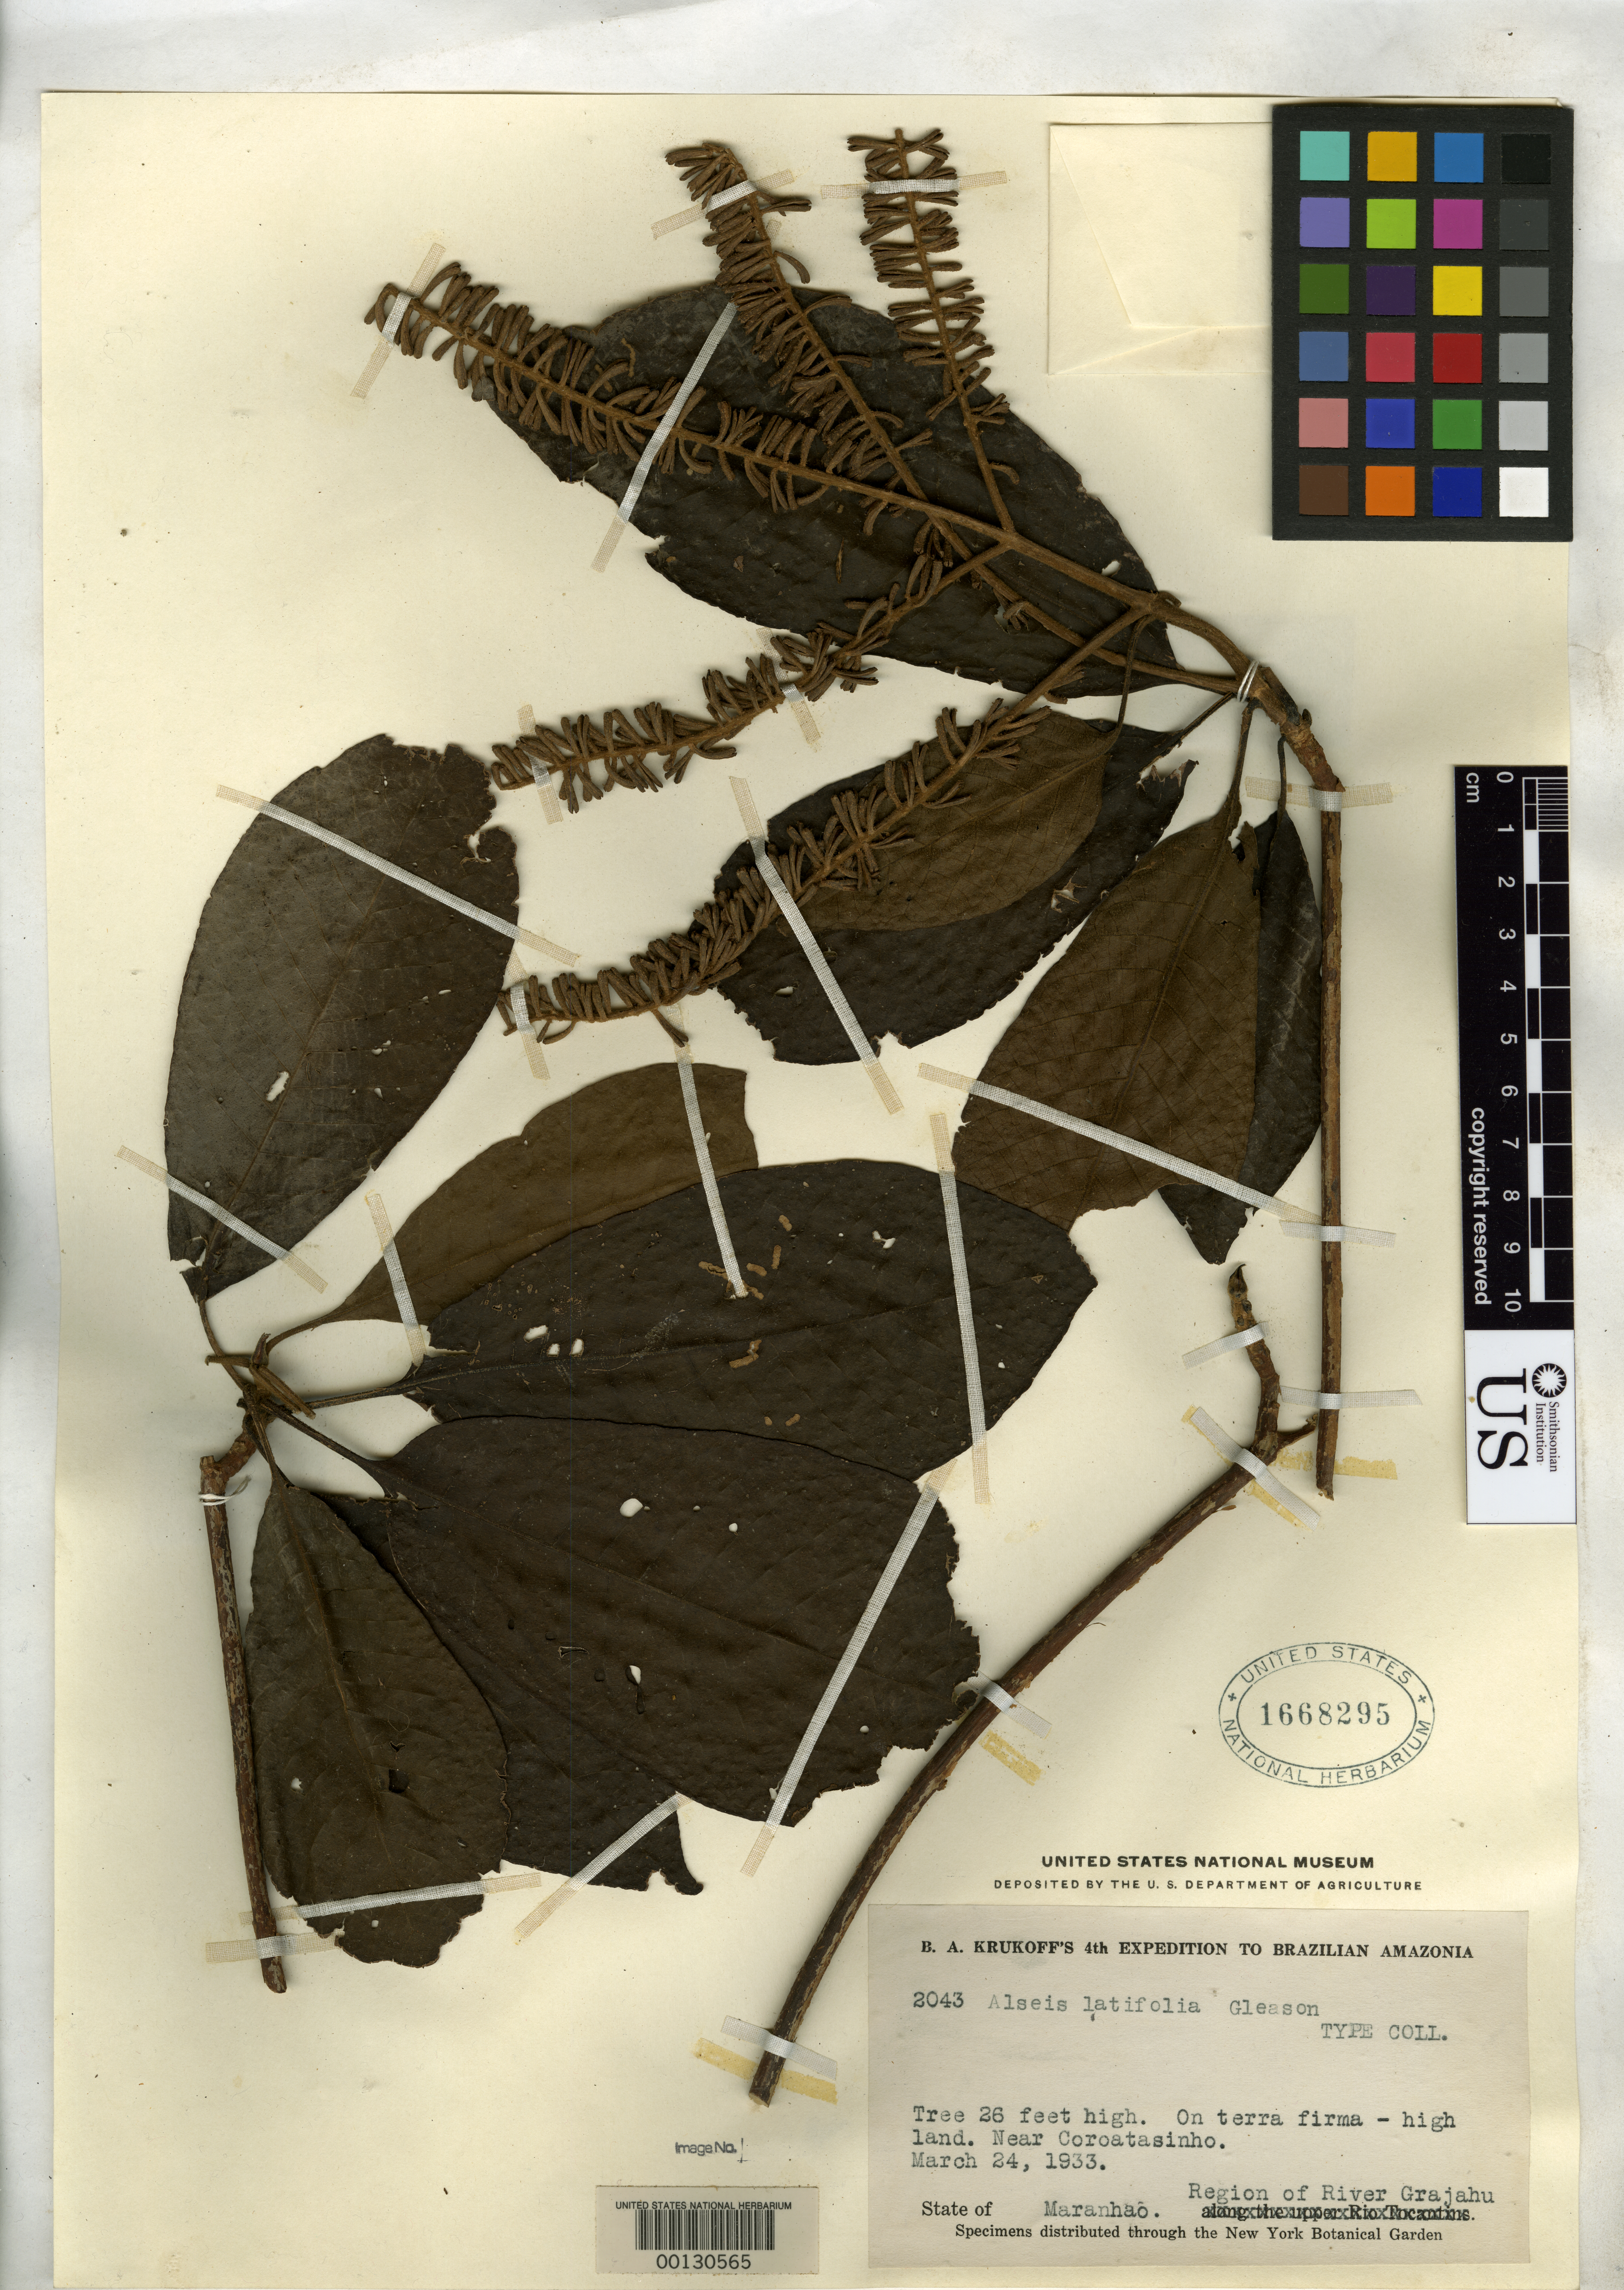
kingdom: Plantae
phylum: Tracheophyta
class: Magnoliopsida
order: Gentianales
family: Rubiaceae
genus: Alseis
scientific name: Alseis latifolia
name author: Gleason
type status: Isotype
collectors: B. A. Krukoff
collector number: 2043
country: Brazil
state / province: Maranhão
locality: Near Coroatasinho.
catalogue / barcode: US 1668295